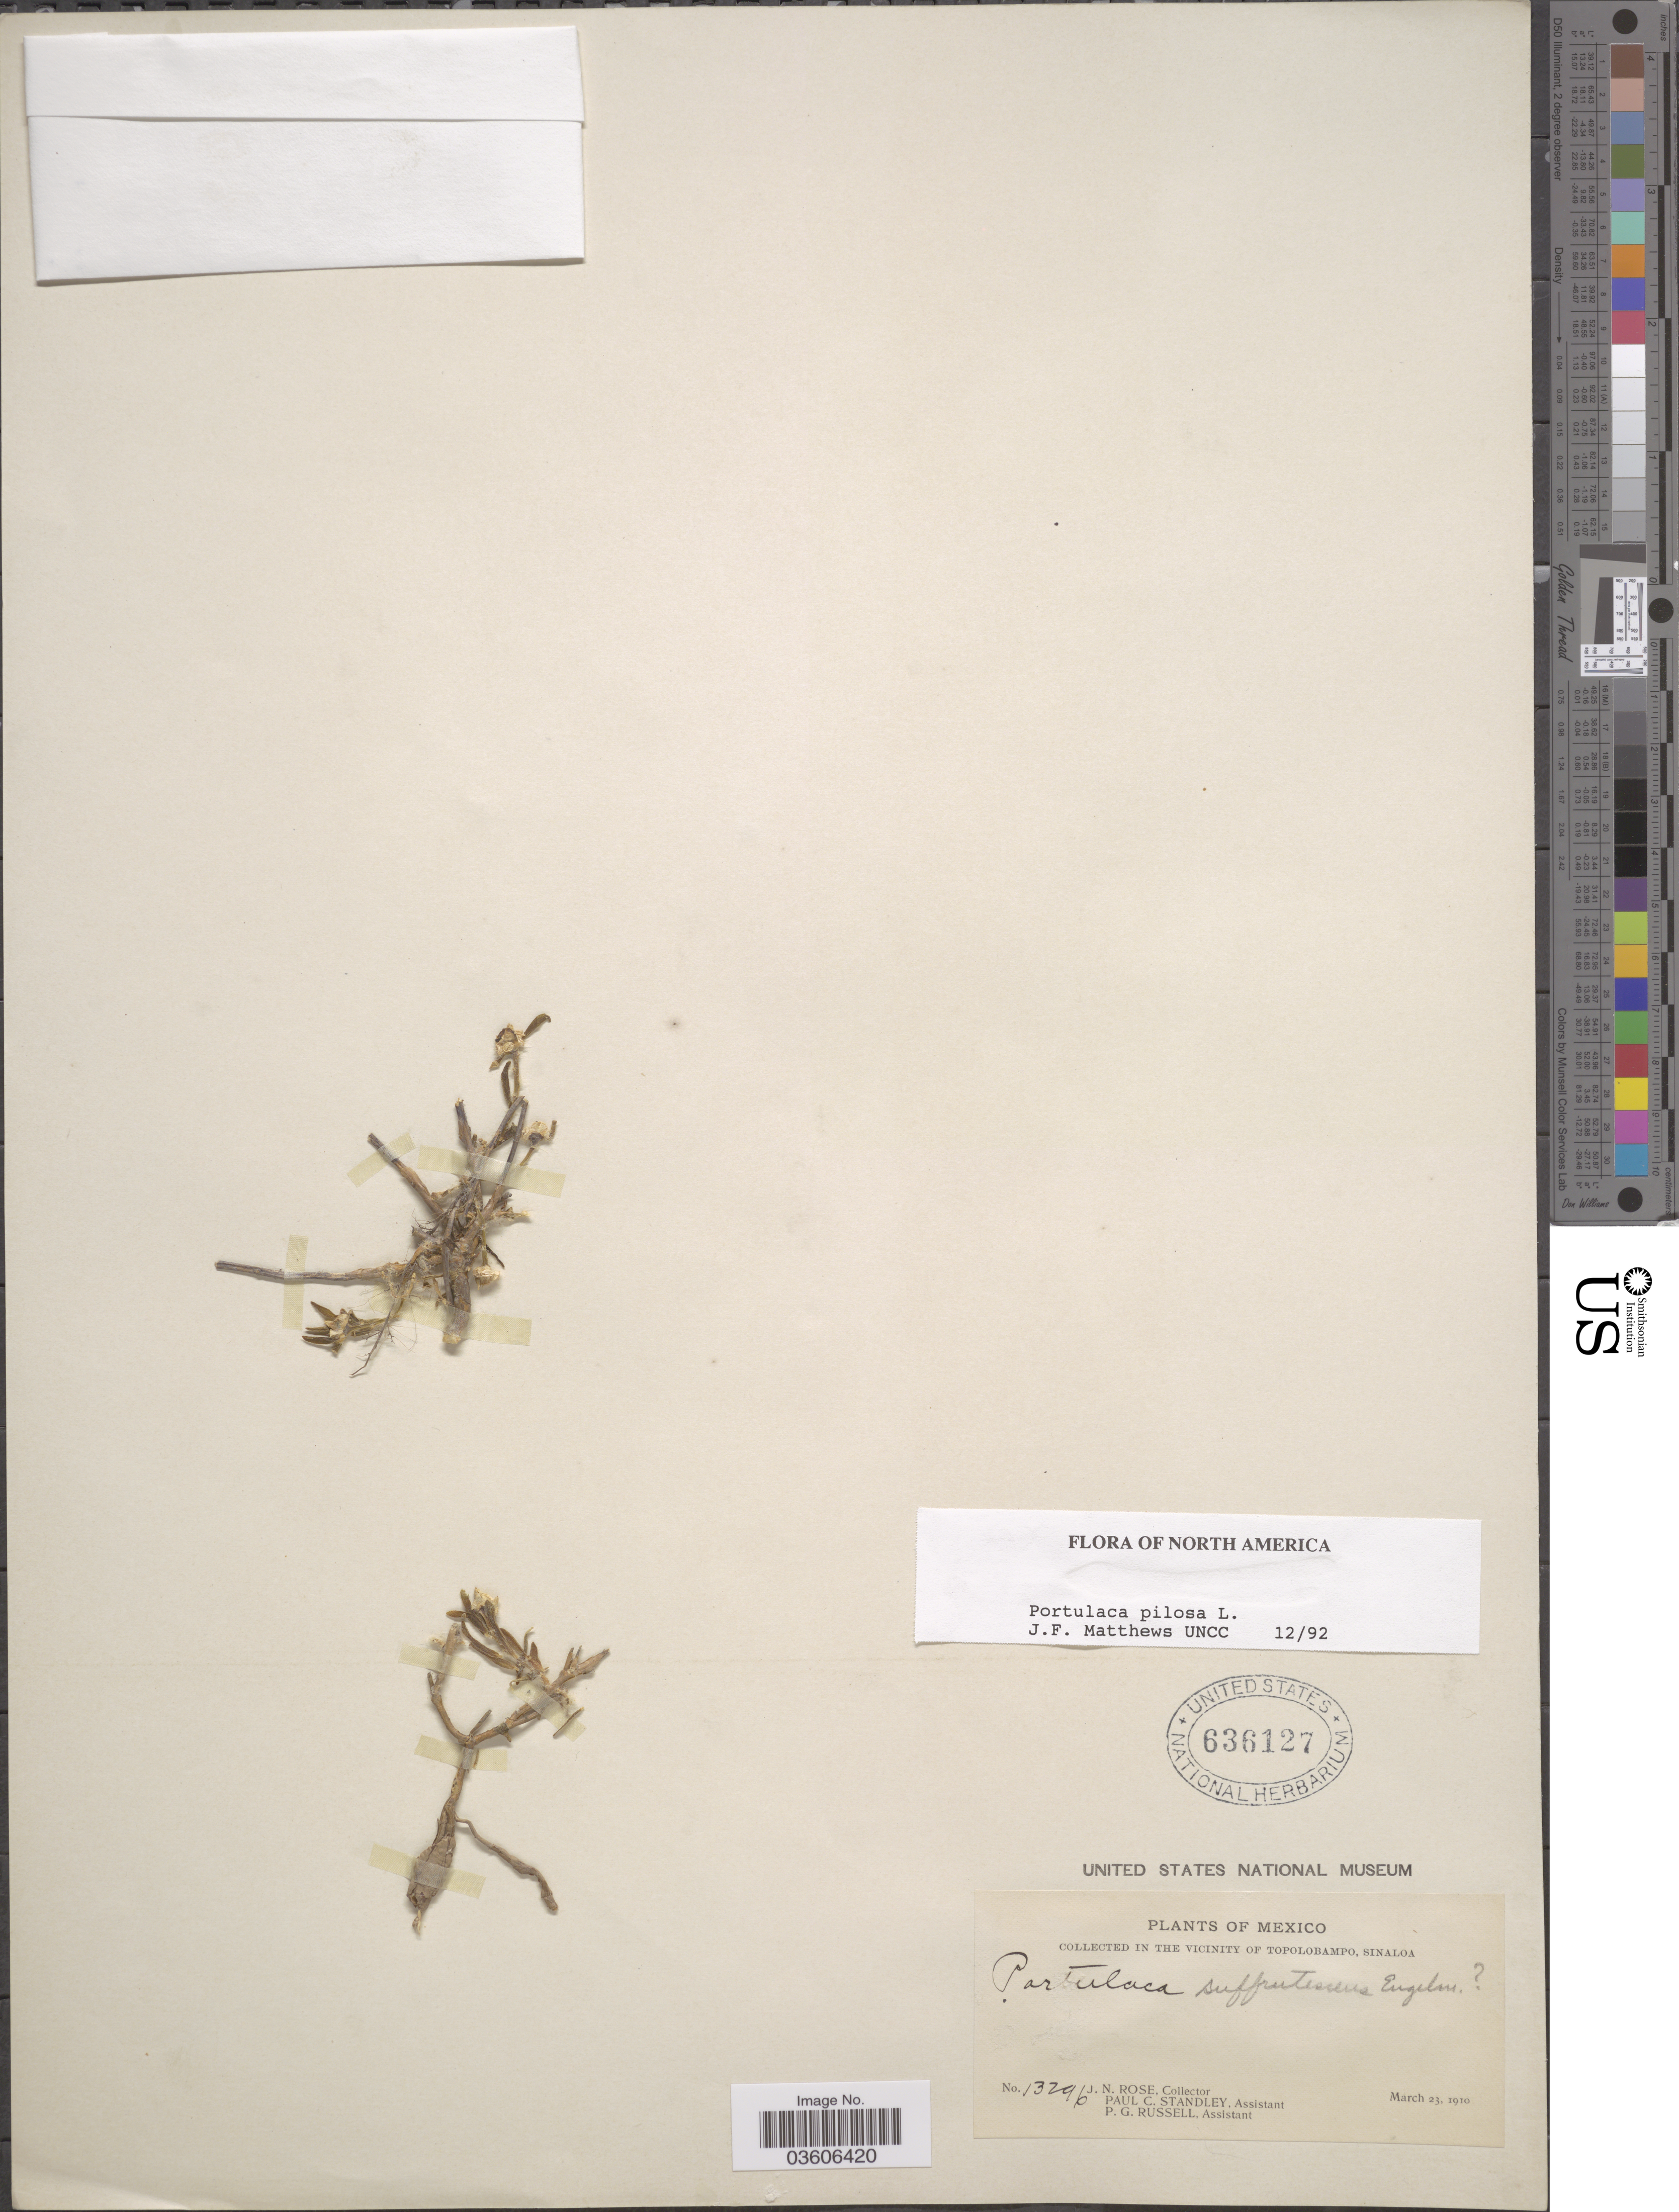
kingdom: Plantae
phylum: Tracheophyta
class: Magnoliopsida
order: Caryophyllales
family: Portulacaceae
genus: Portulaca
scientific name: Portulaca pilosa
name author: L.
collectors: J. N. Rose, P. C. Standley & P. G. Russell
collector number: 13296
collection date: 1910-03-23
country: Mexico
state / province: Sinaloa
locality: Vicinity of Topolobampo.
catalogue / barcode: US 636127